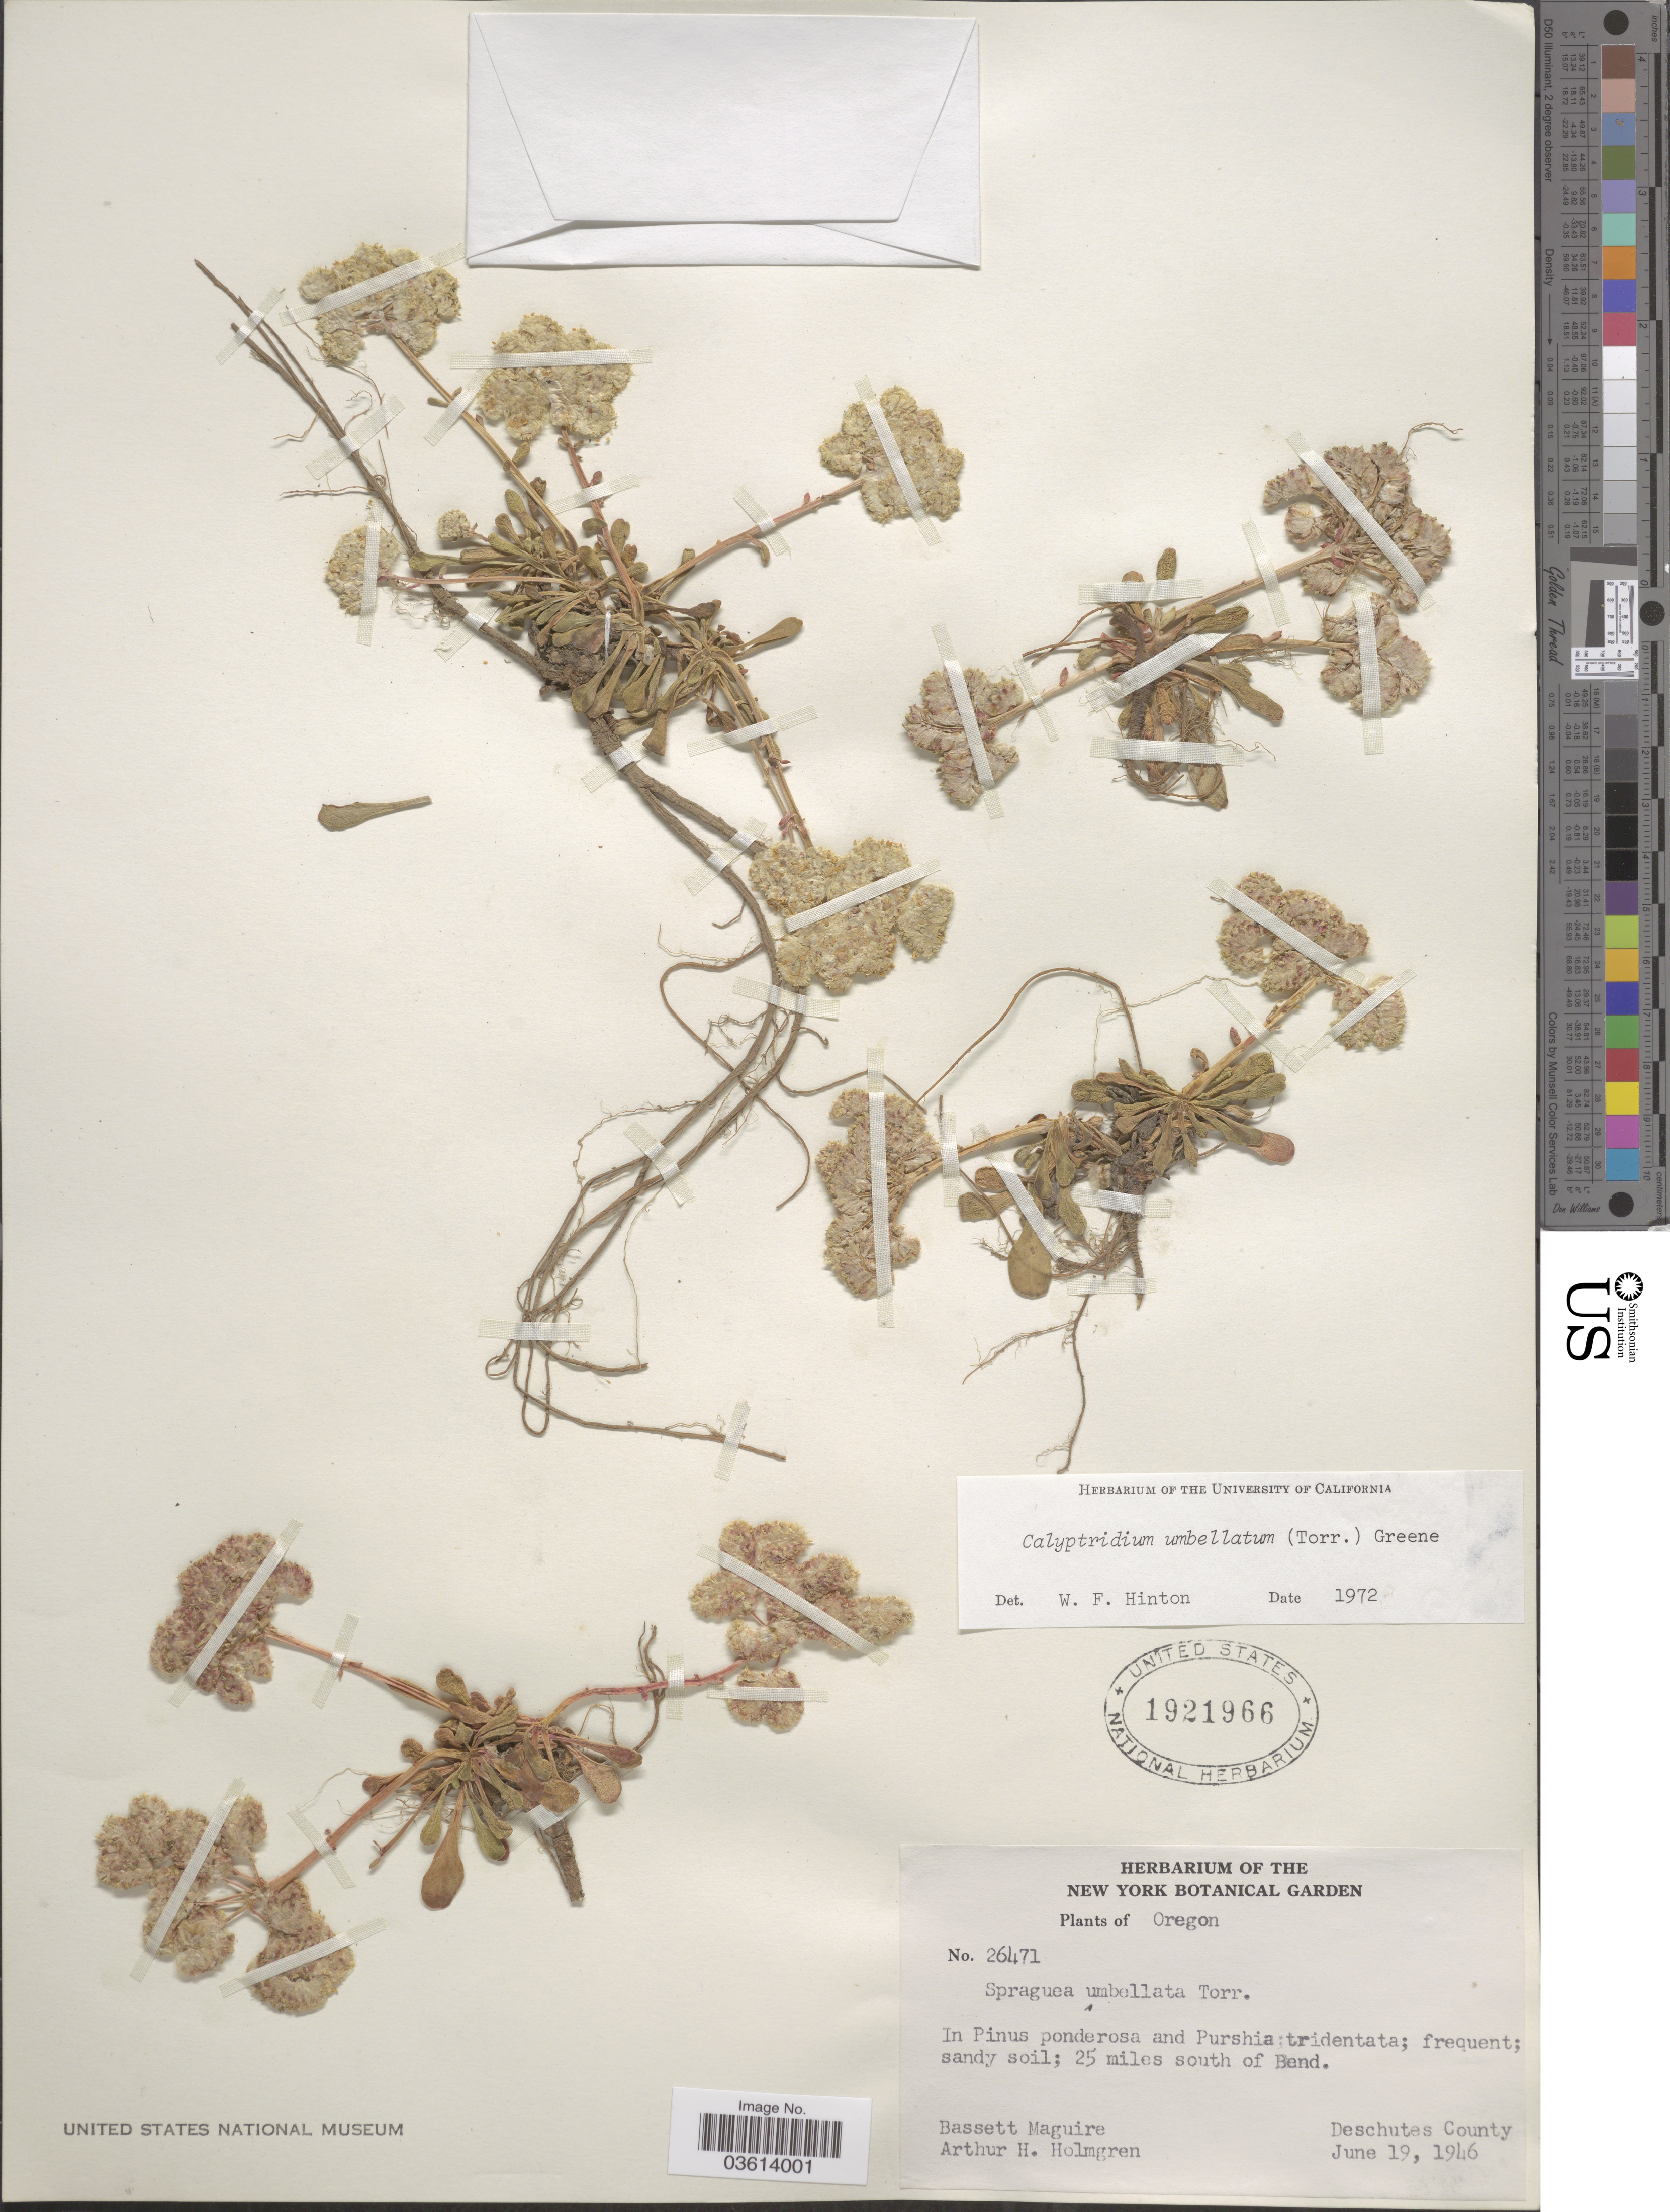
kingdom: Plantae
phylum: Tracheophyta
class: Magnoliopsida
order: Caryophyllales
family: Montiaceae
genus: Calyptridium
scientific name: Calyptridium umbellatum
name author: (Torr.) Greene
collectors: B. Maguire & A. H. Holmgren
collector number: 26471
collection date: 1946-06-19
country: United States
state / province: Oregon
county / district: Deschutes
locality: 25 miles south of Bend. Deschutes County.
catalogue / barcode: US 1921966